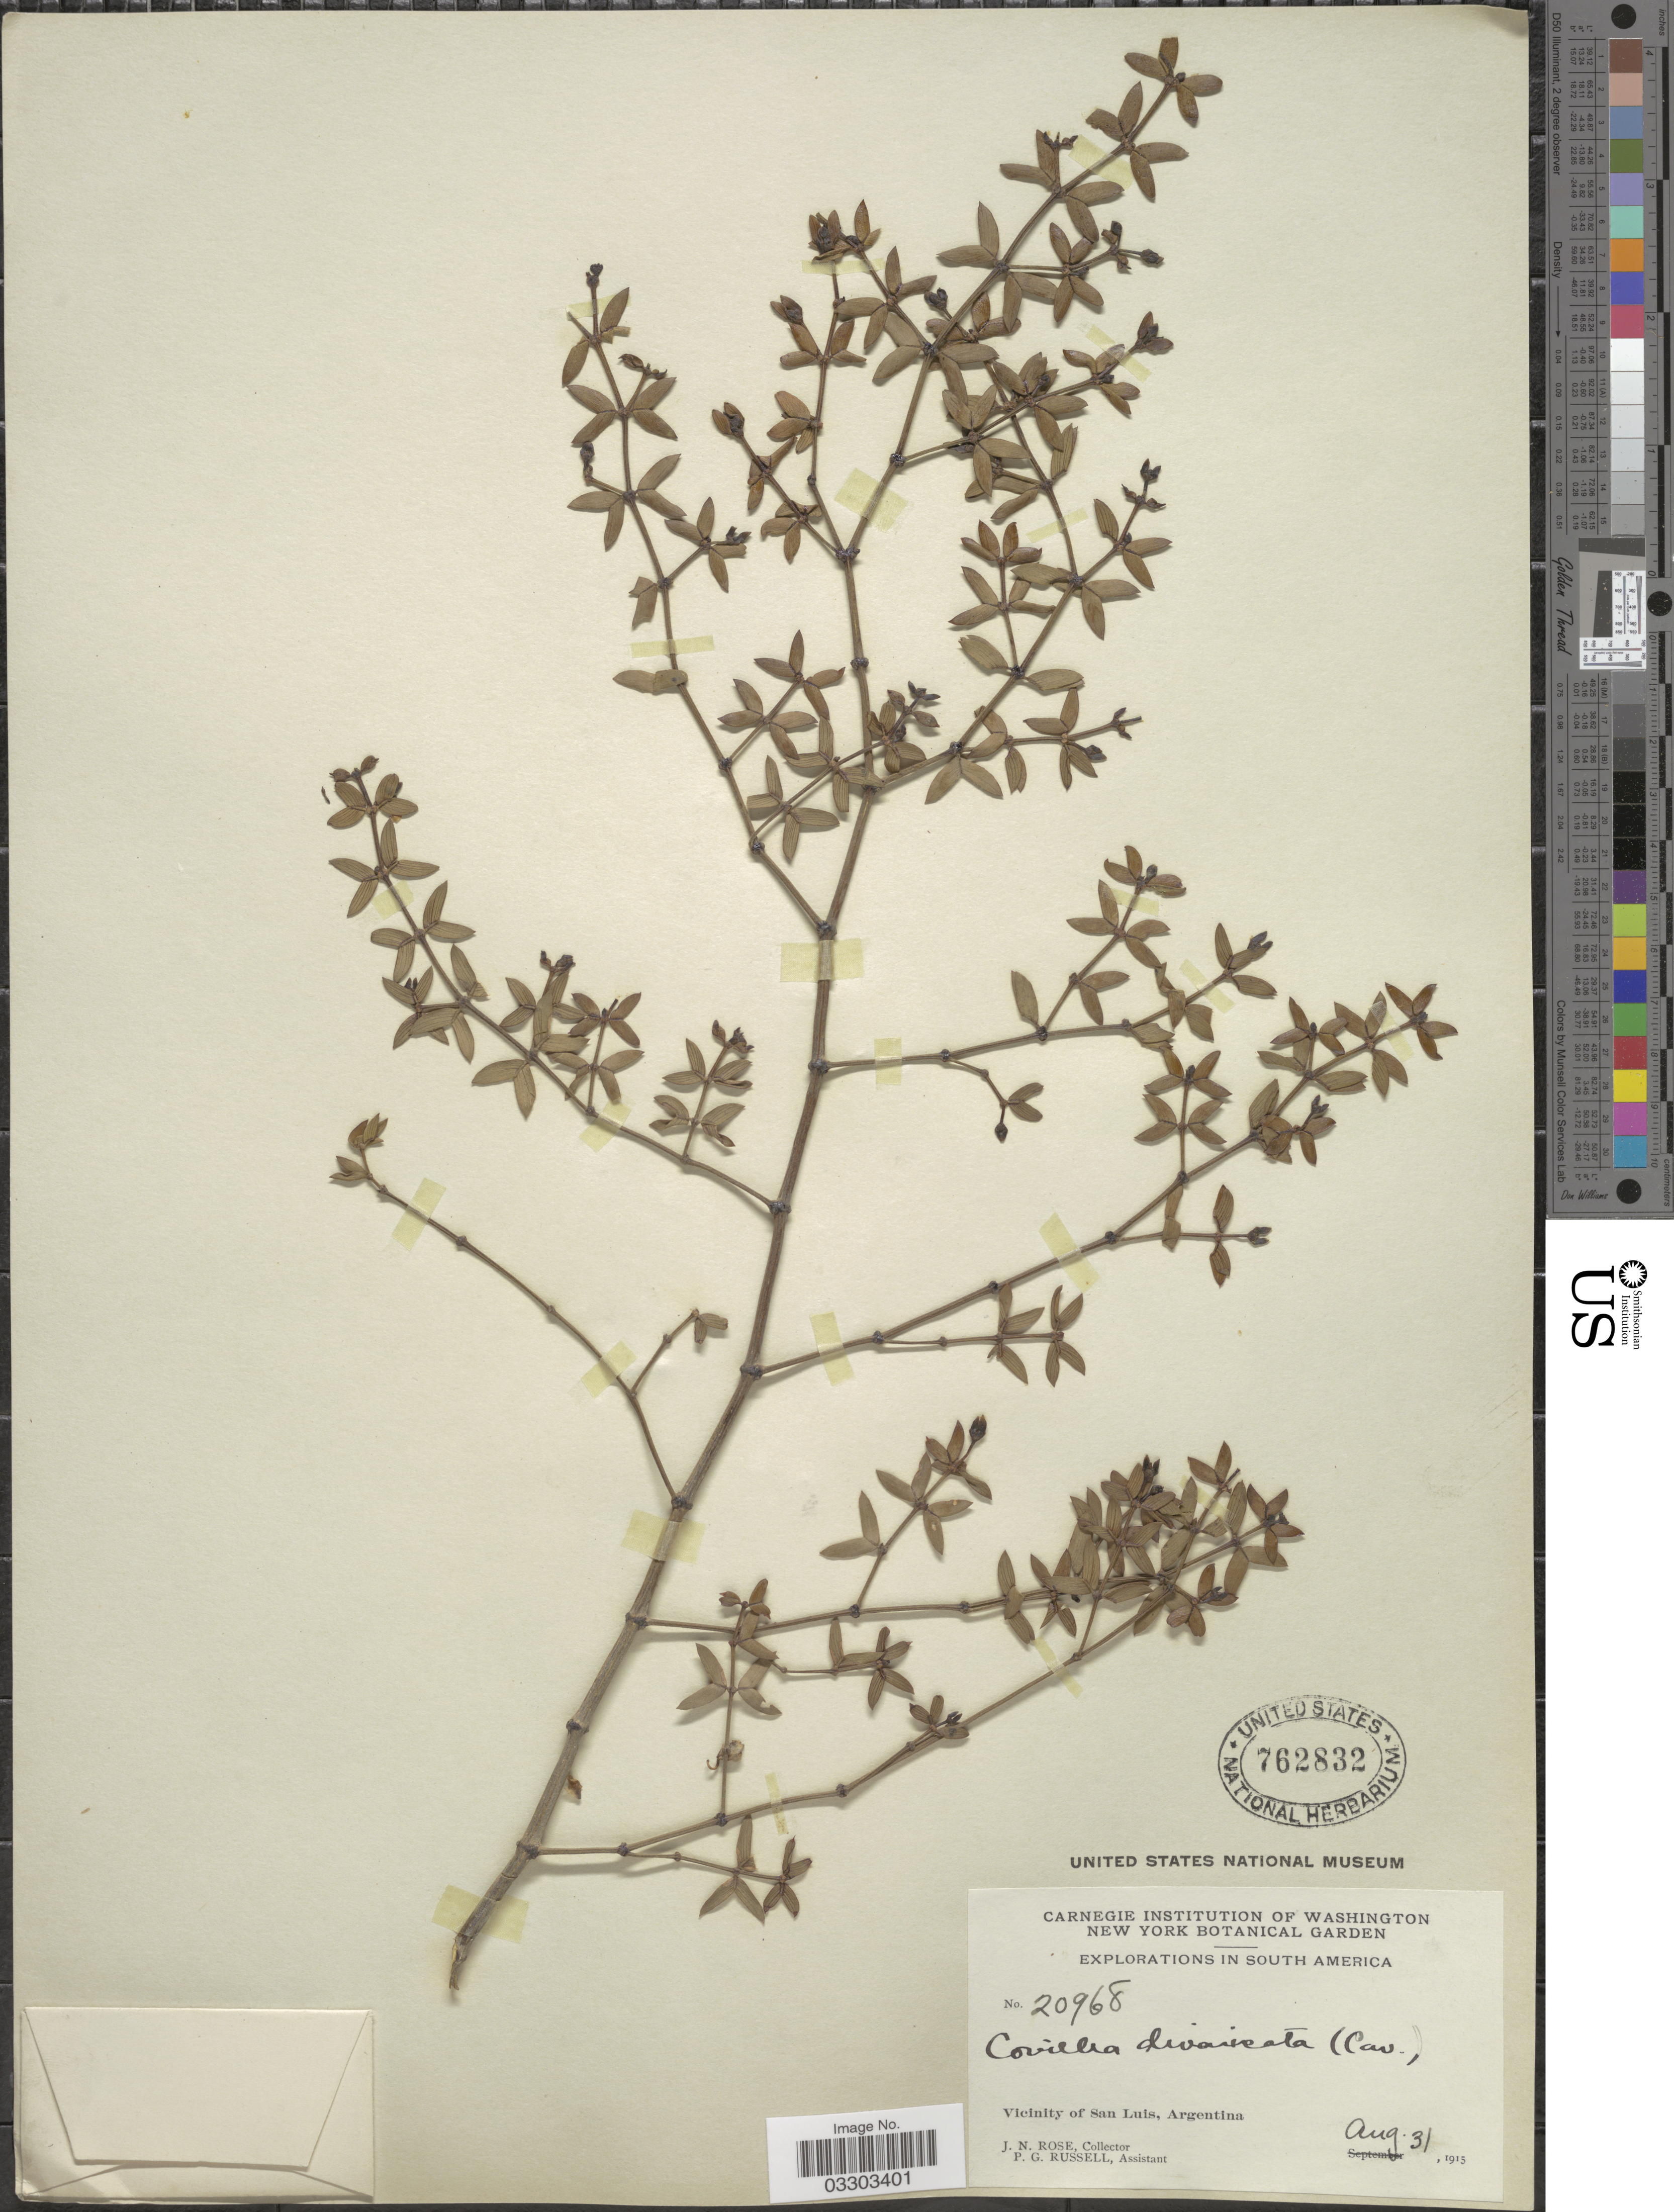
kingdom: Plantae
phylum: Tracheophyta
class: Magnoliopsida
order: Zygophyllales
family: Zygophyllaceae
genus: Larrea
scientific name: Larrea divaricata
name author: Cav.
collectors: J. N. Rose & P. G. Russell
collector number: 20968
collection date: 1915-08-31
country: Argentina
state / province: San Luis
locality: Vicinity of San Luis.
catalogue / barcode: US 762832